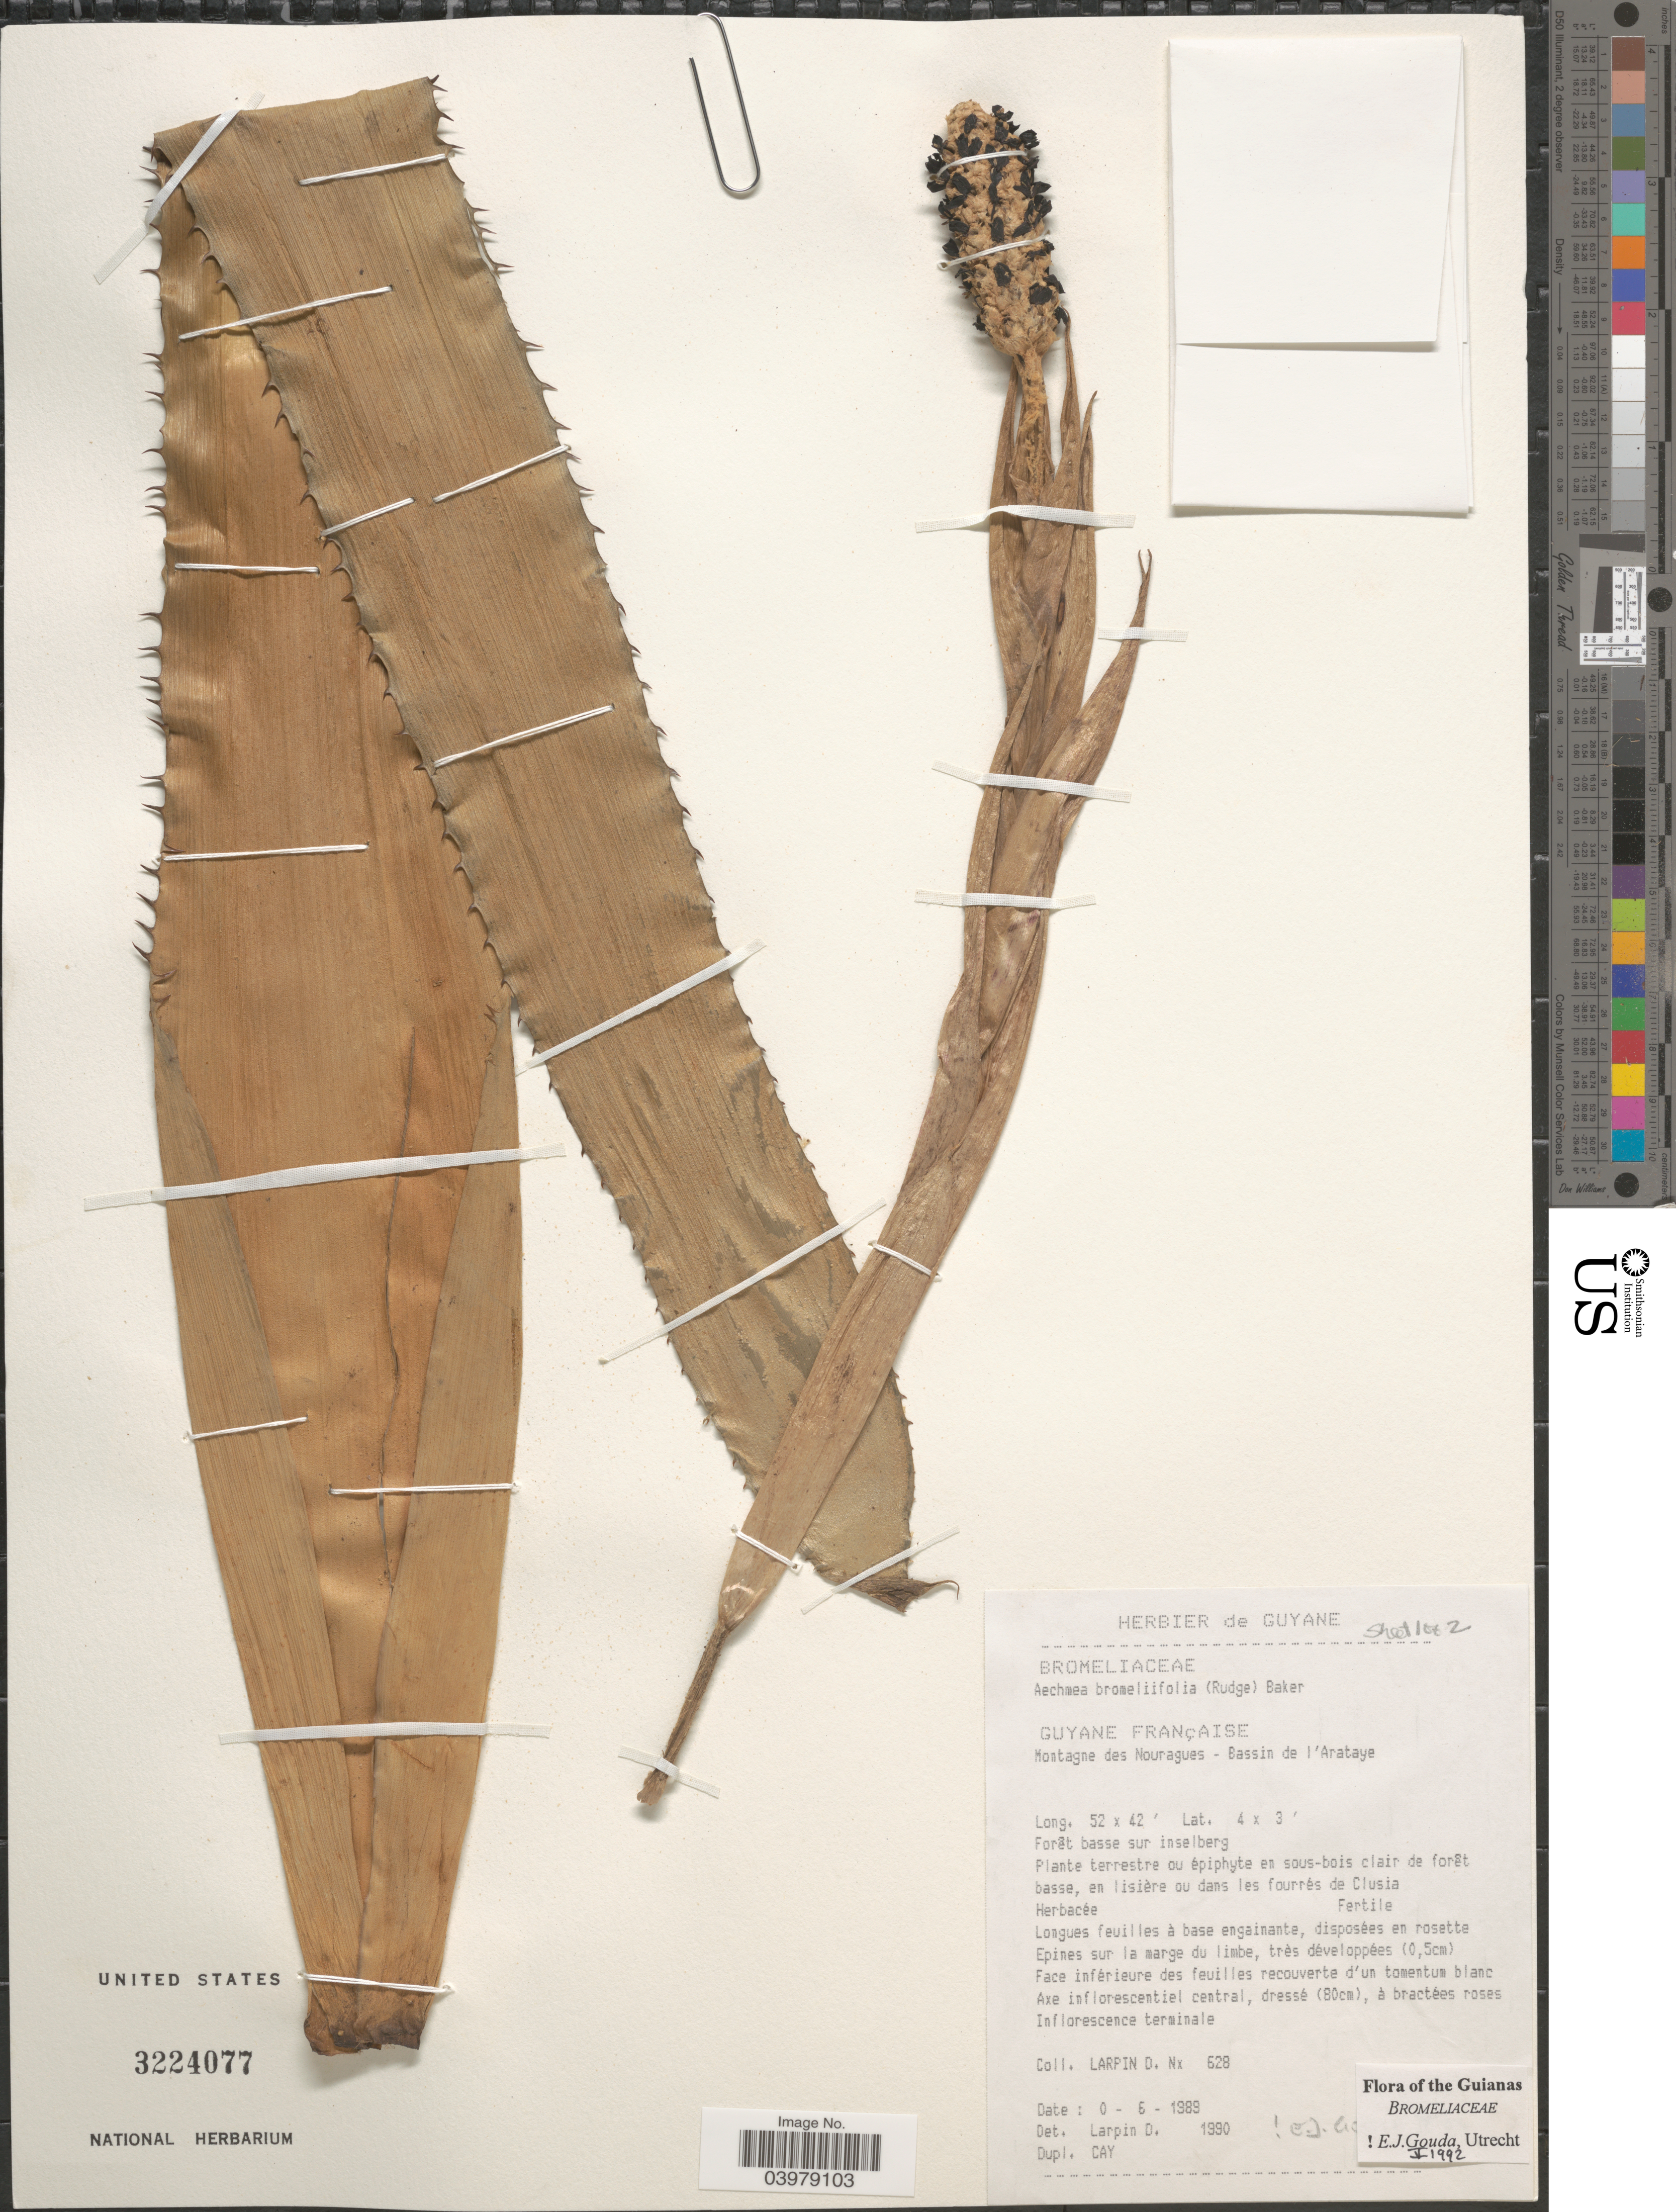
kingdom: Plantae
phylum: Tracheophyta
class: Liliopsida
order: Poales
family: Bromeliaceae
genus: Aechmea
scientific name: Aechmea bromeliifolia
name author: (Rudge) Baker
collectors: D. Larpin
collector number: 628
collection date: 1989-06-20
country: French Guiana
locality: Guyane Française. Montagne des Nouragues - Bassin de l'Arataye. Forêt basse sur inselberg.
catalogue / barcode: US 3224077